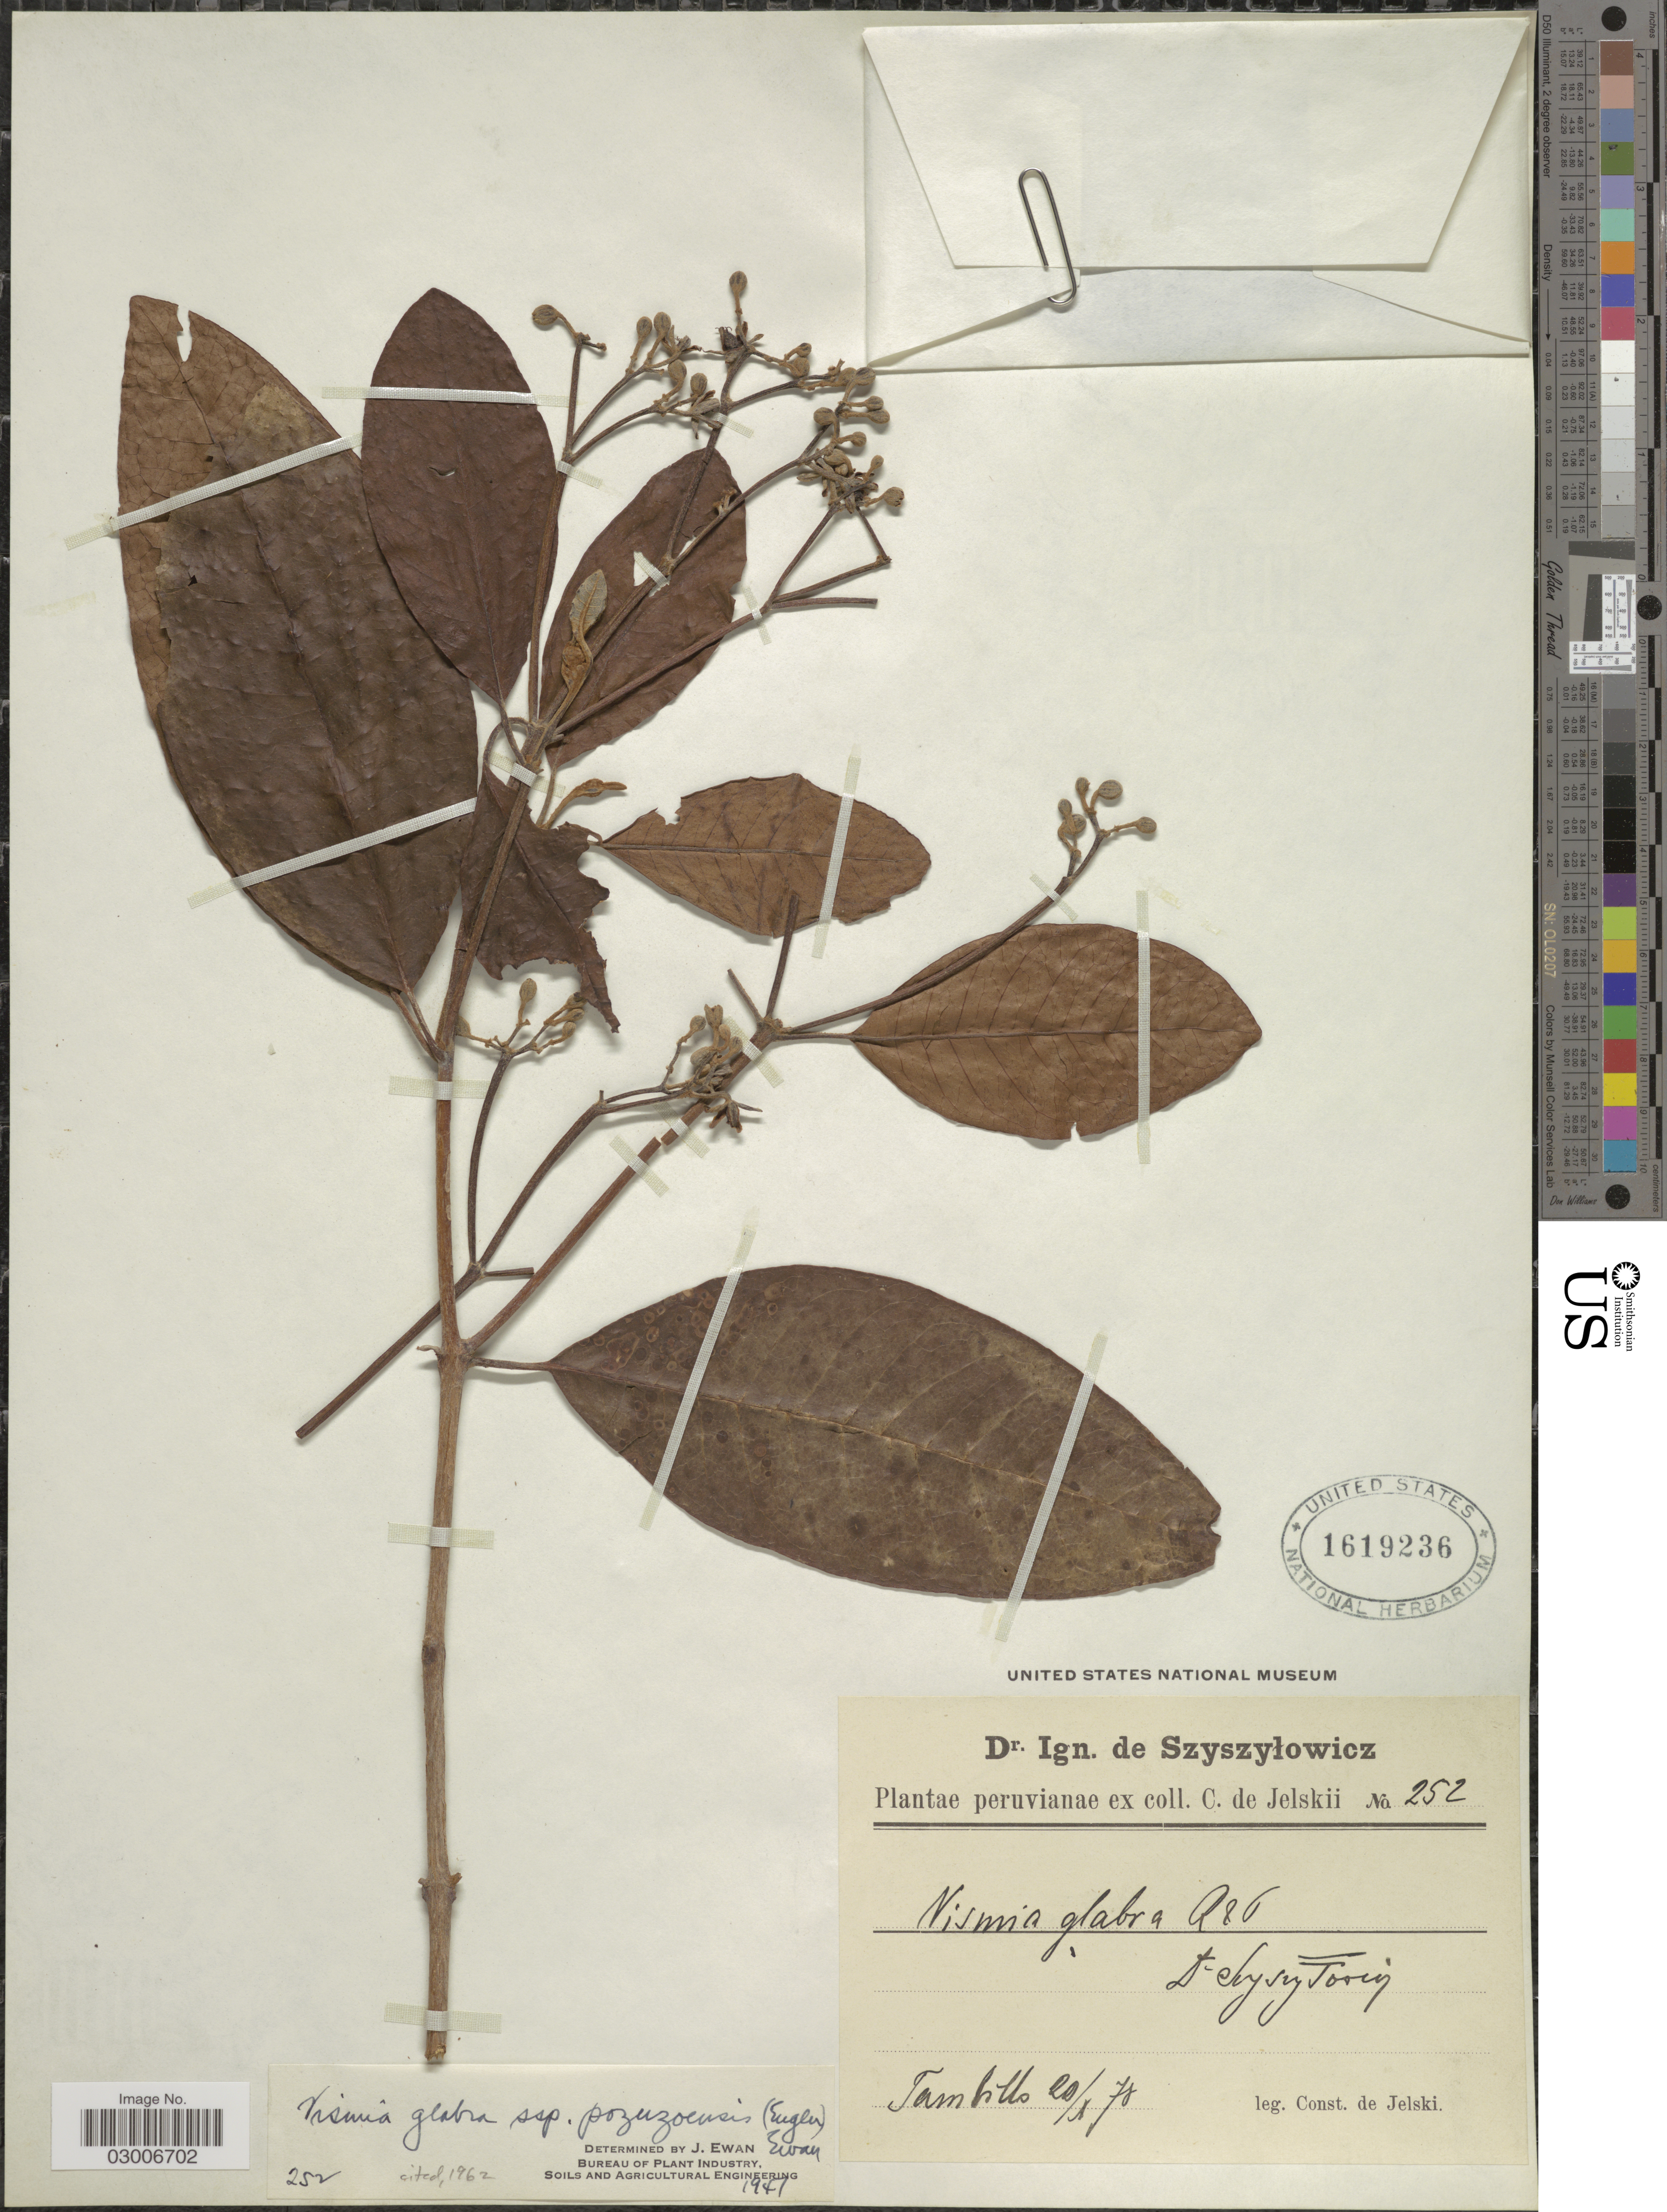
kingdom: Plantae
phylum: Tracheophyta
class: Magnoliopsida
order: Malpighiales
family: Hypericaceae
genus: Vismia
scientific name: Vismia glabra subsp. pozuzoensis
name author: (Engl.) Ewan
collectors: C. de Jelski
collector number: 252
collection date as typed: Transcribed d/m/y: 20/1/70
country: Peru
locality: Tambillo.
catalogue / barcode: US 1619236